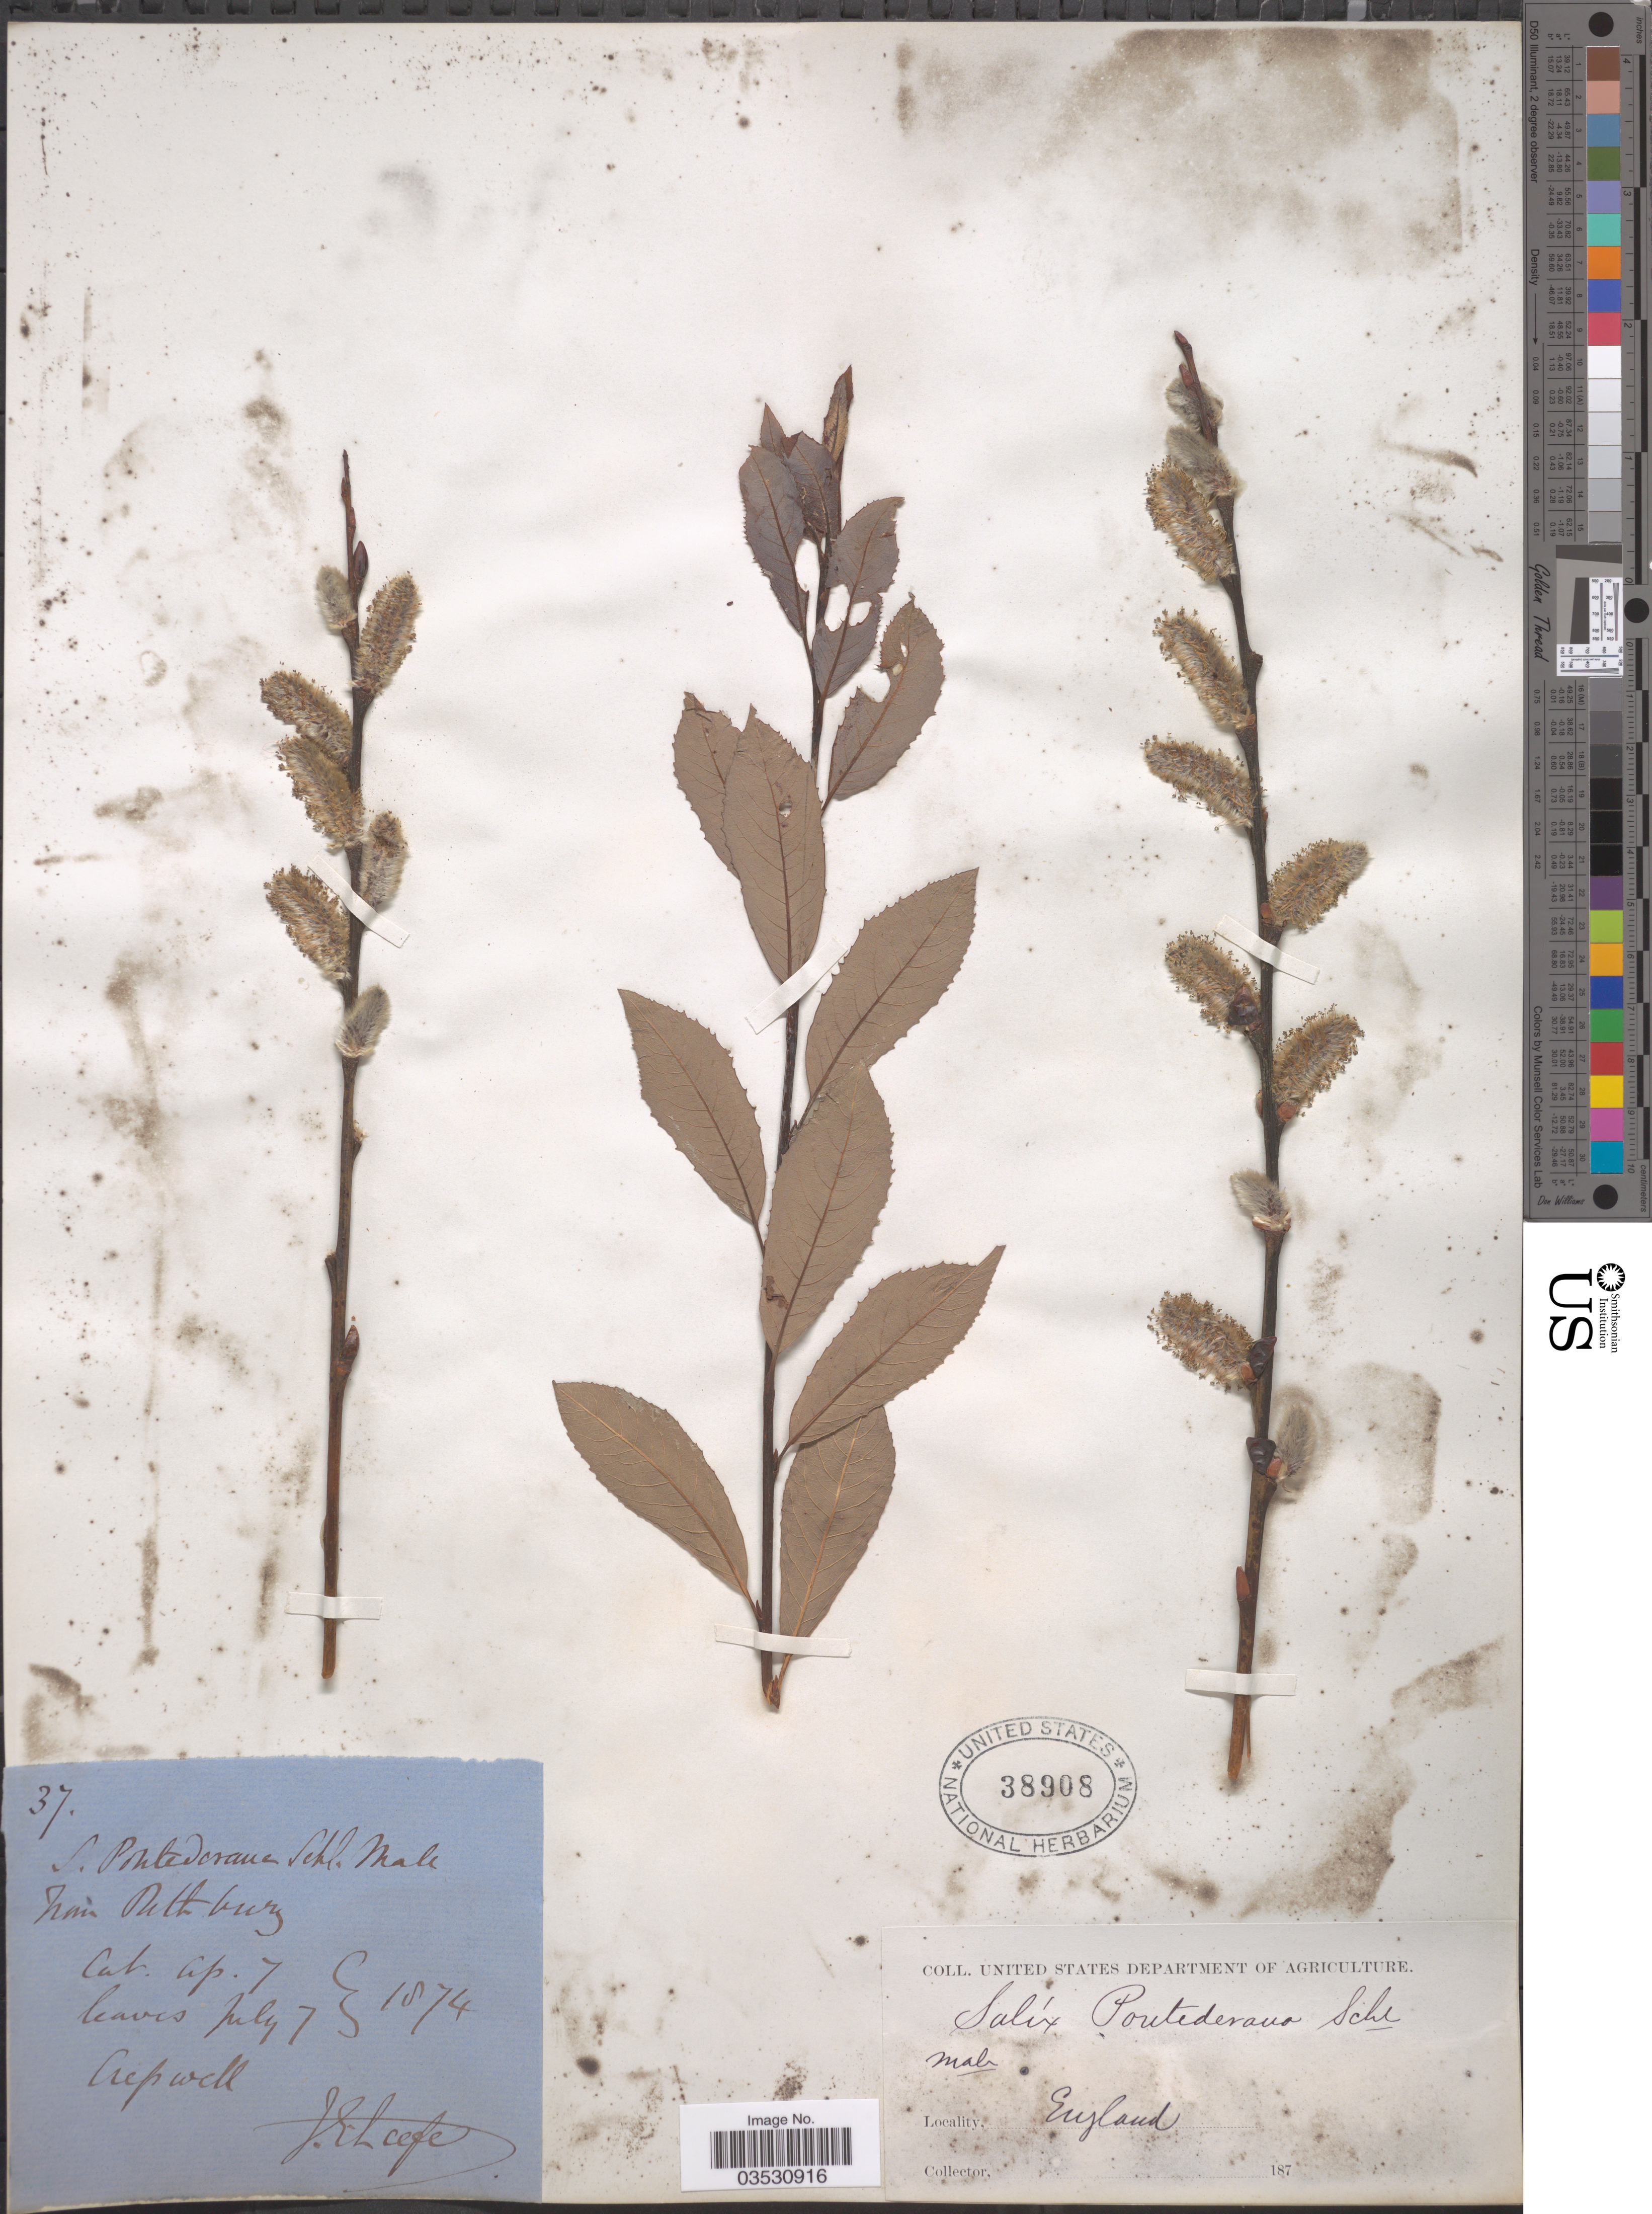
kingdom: Plantae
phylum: Tracheophyta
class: Magnoliopsida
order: Malpighiales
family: Salicaceae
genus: Salix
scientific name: Salix pontederana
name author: Willd.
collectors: J. Leefe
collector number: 37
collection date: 1874-04-07/1874-07-07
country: United Kingdom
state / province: England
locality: Cresswell.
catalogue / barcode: US 38908